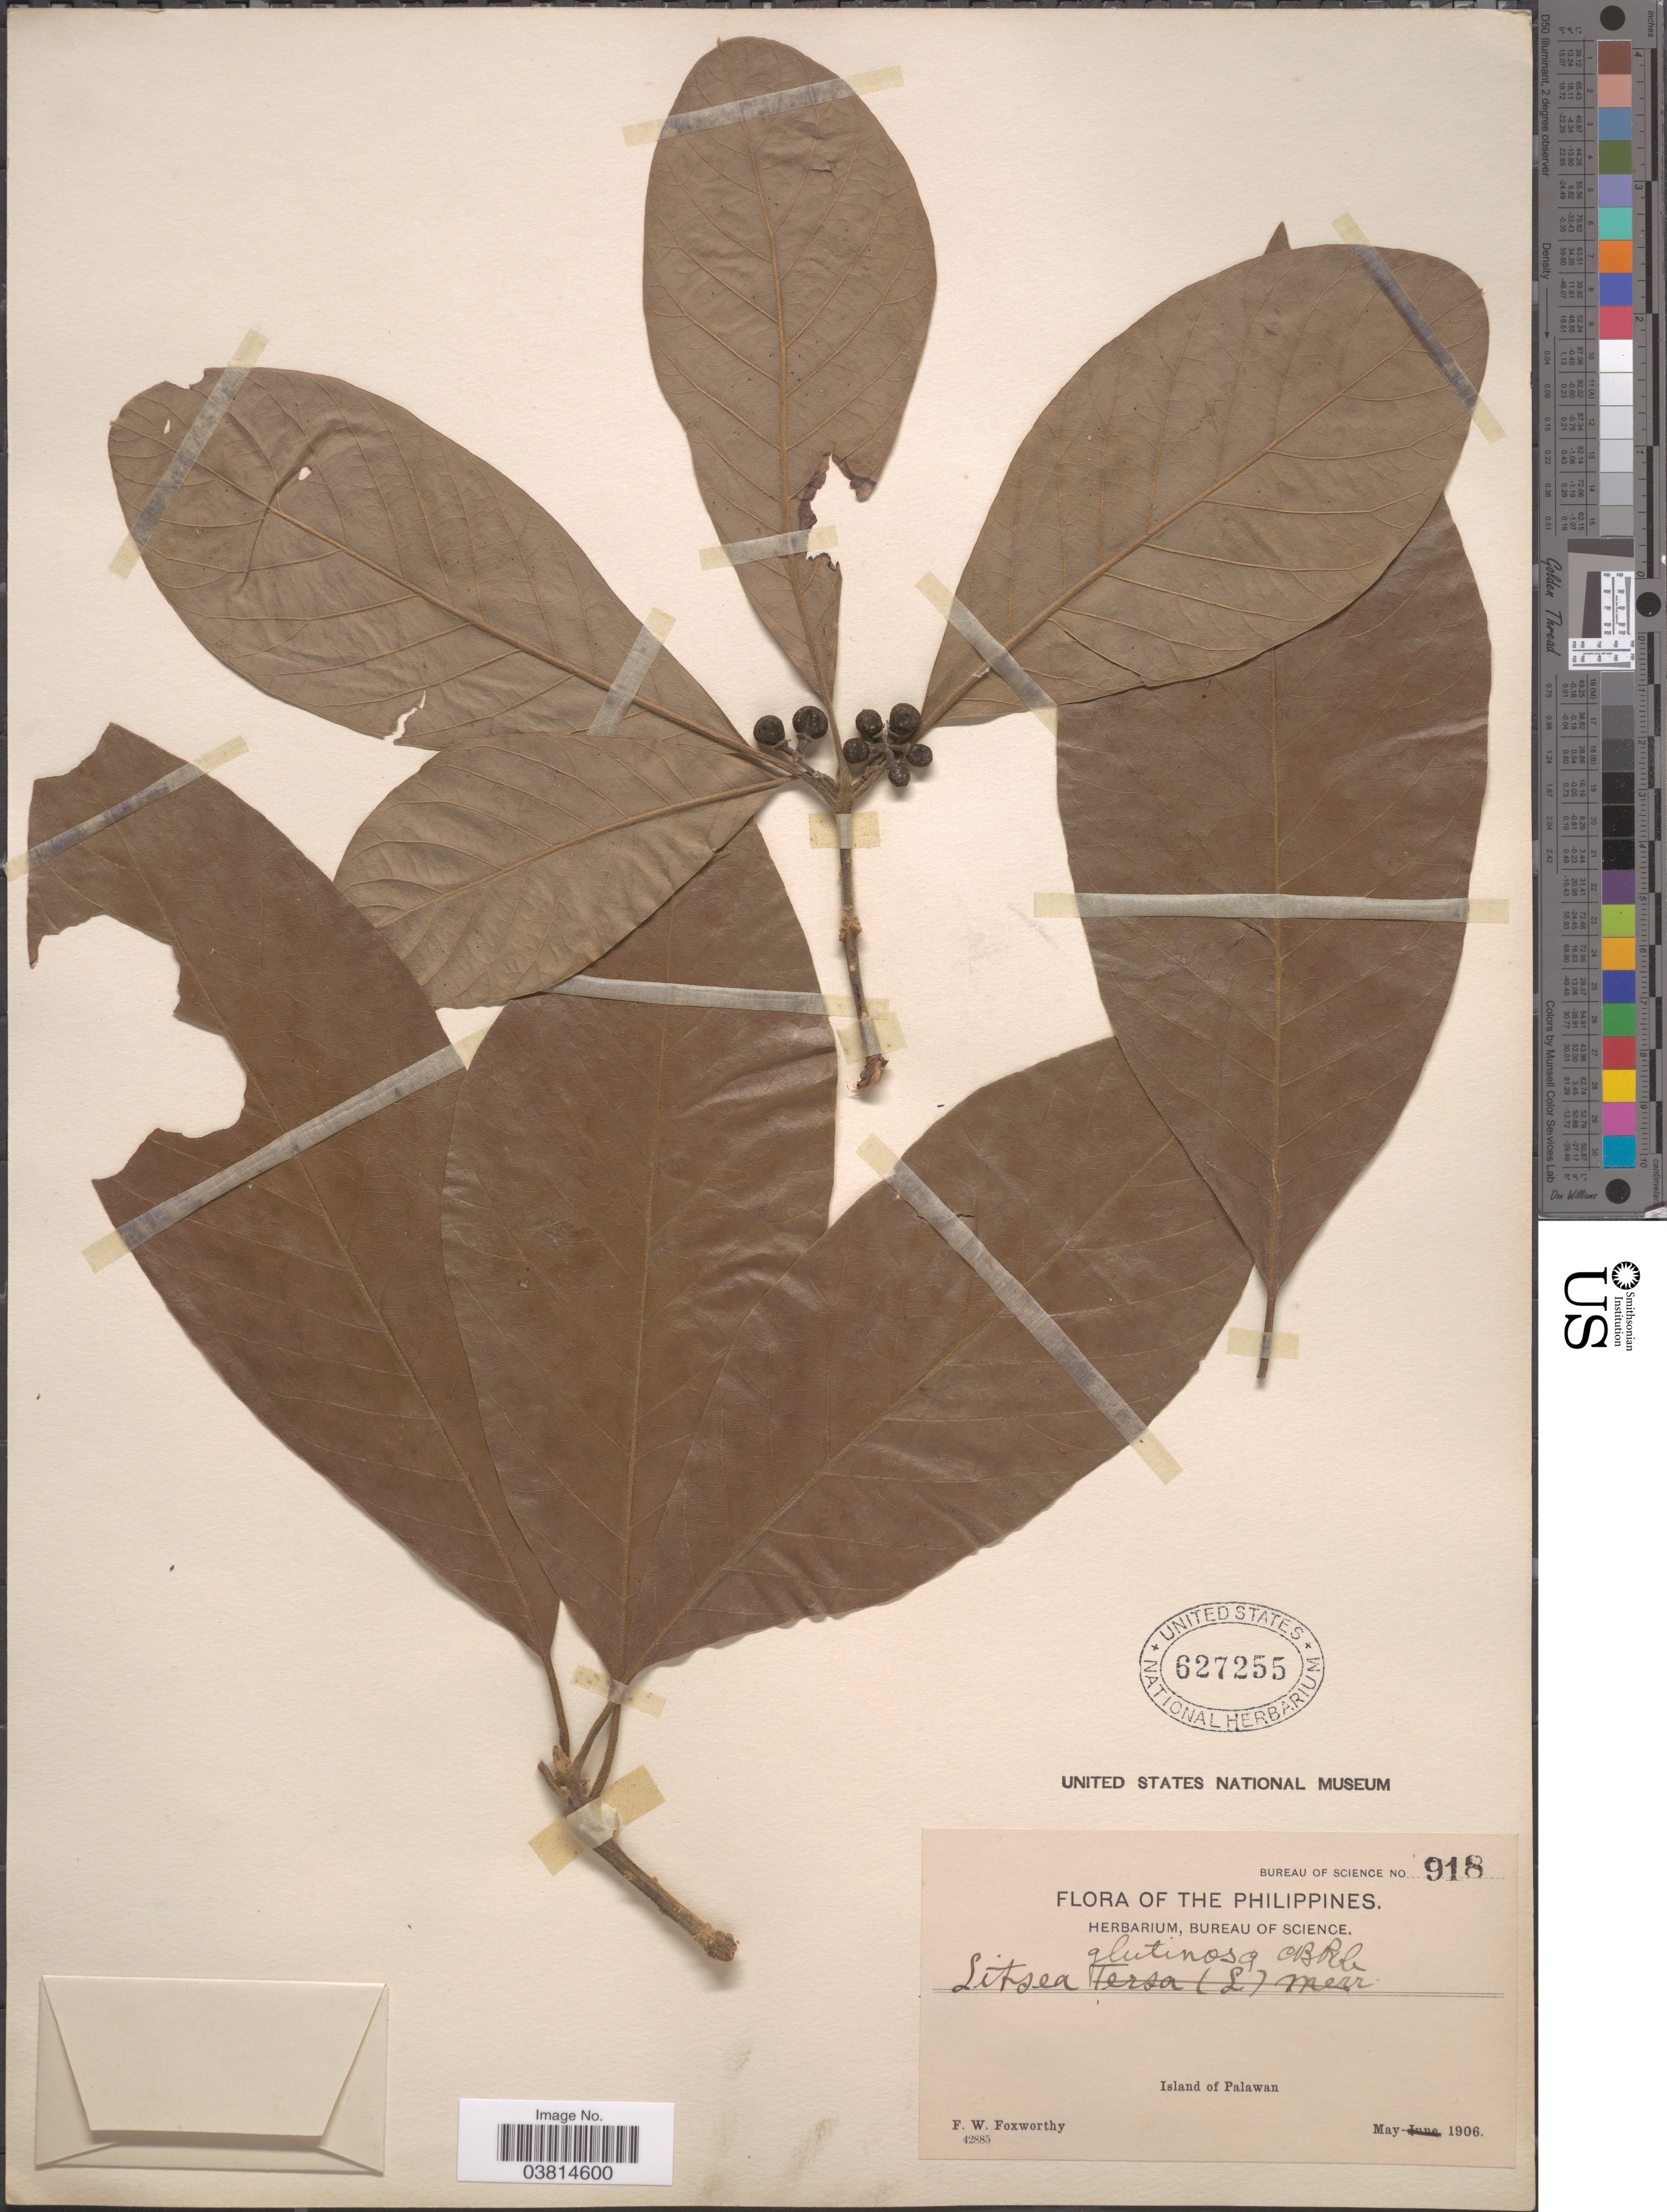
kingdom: Plantae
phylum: Tracheophyta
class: Magnoliopsida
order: Laurales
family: Lauraceae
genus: Litsea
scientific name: Litsea glutinosa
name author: (Lour.) C.B. Rob.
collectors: F. W. Foxworthy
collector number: Bureau of Science 918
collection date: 1906-05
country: Philippines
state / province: Mimaropa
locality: Island of Palawan.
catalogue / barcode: US 627255